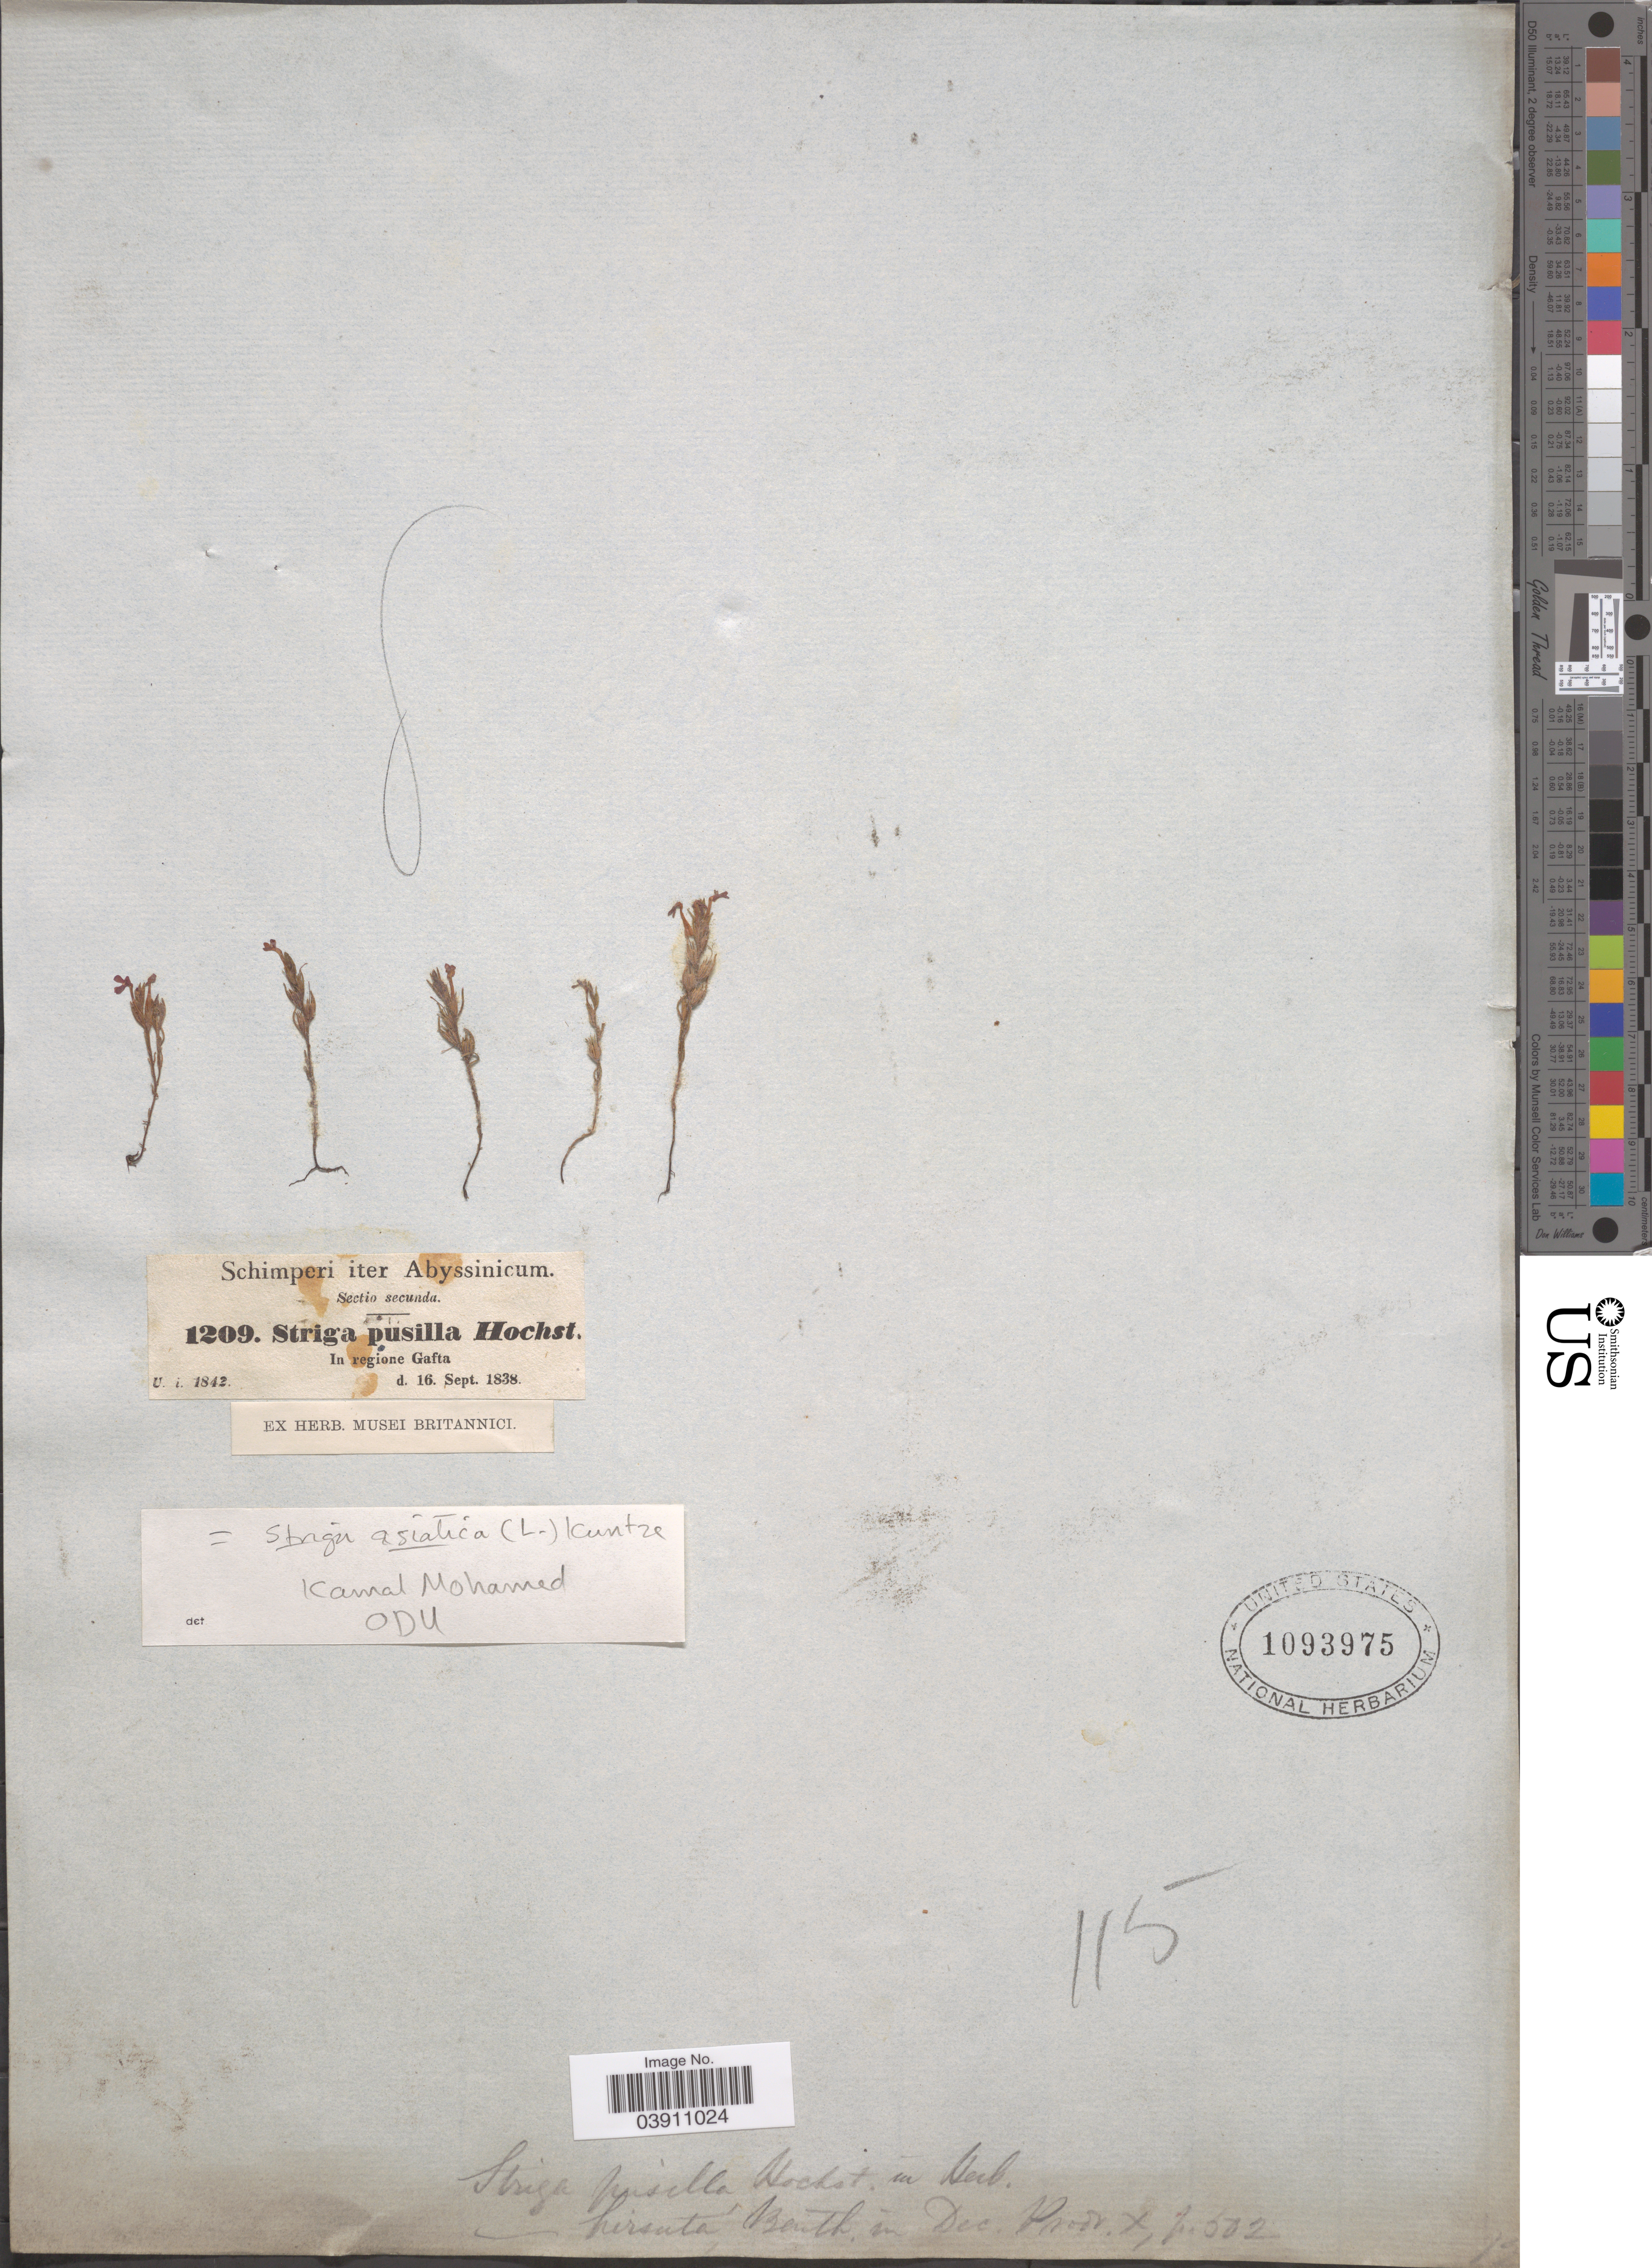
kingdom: Plantae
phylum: Tracheophyta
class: Magnoliopsida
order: Lamiales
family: Orobanchaceae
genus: Striga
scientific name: Striga pusilla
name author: Hochst. ex Benth.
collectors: -. Schimper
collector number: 1209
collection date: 1838-09-16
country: Ethiopia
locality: Iter Abyssinicum. In regione Gafta.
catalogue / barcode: US 1093975